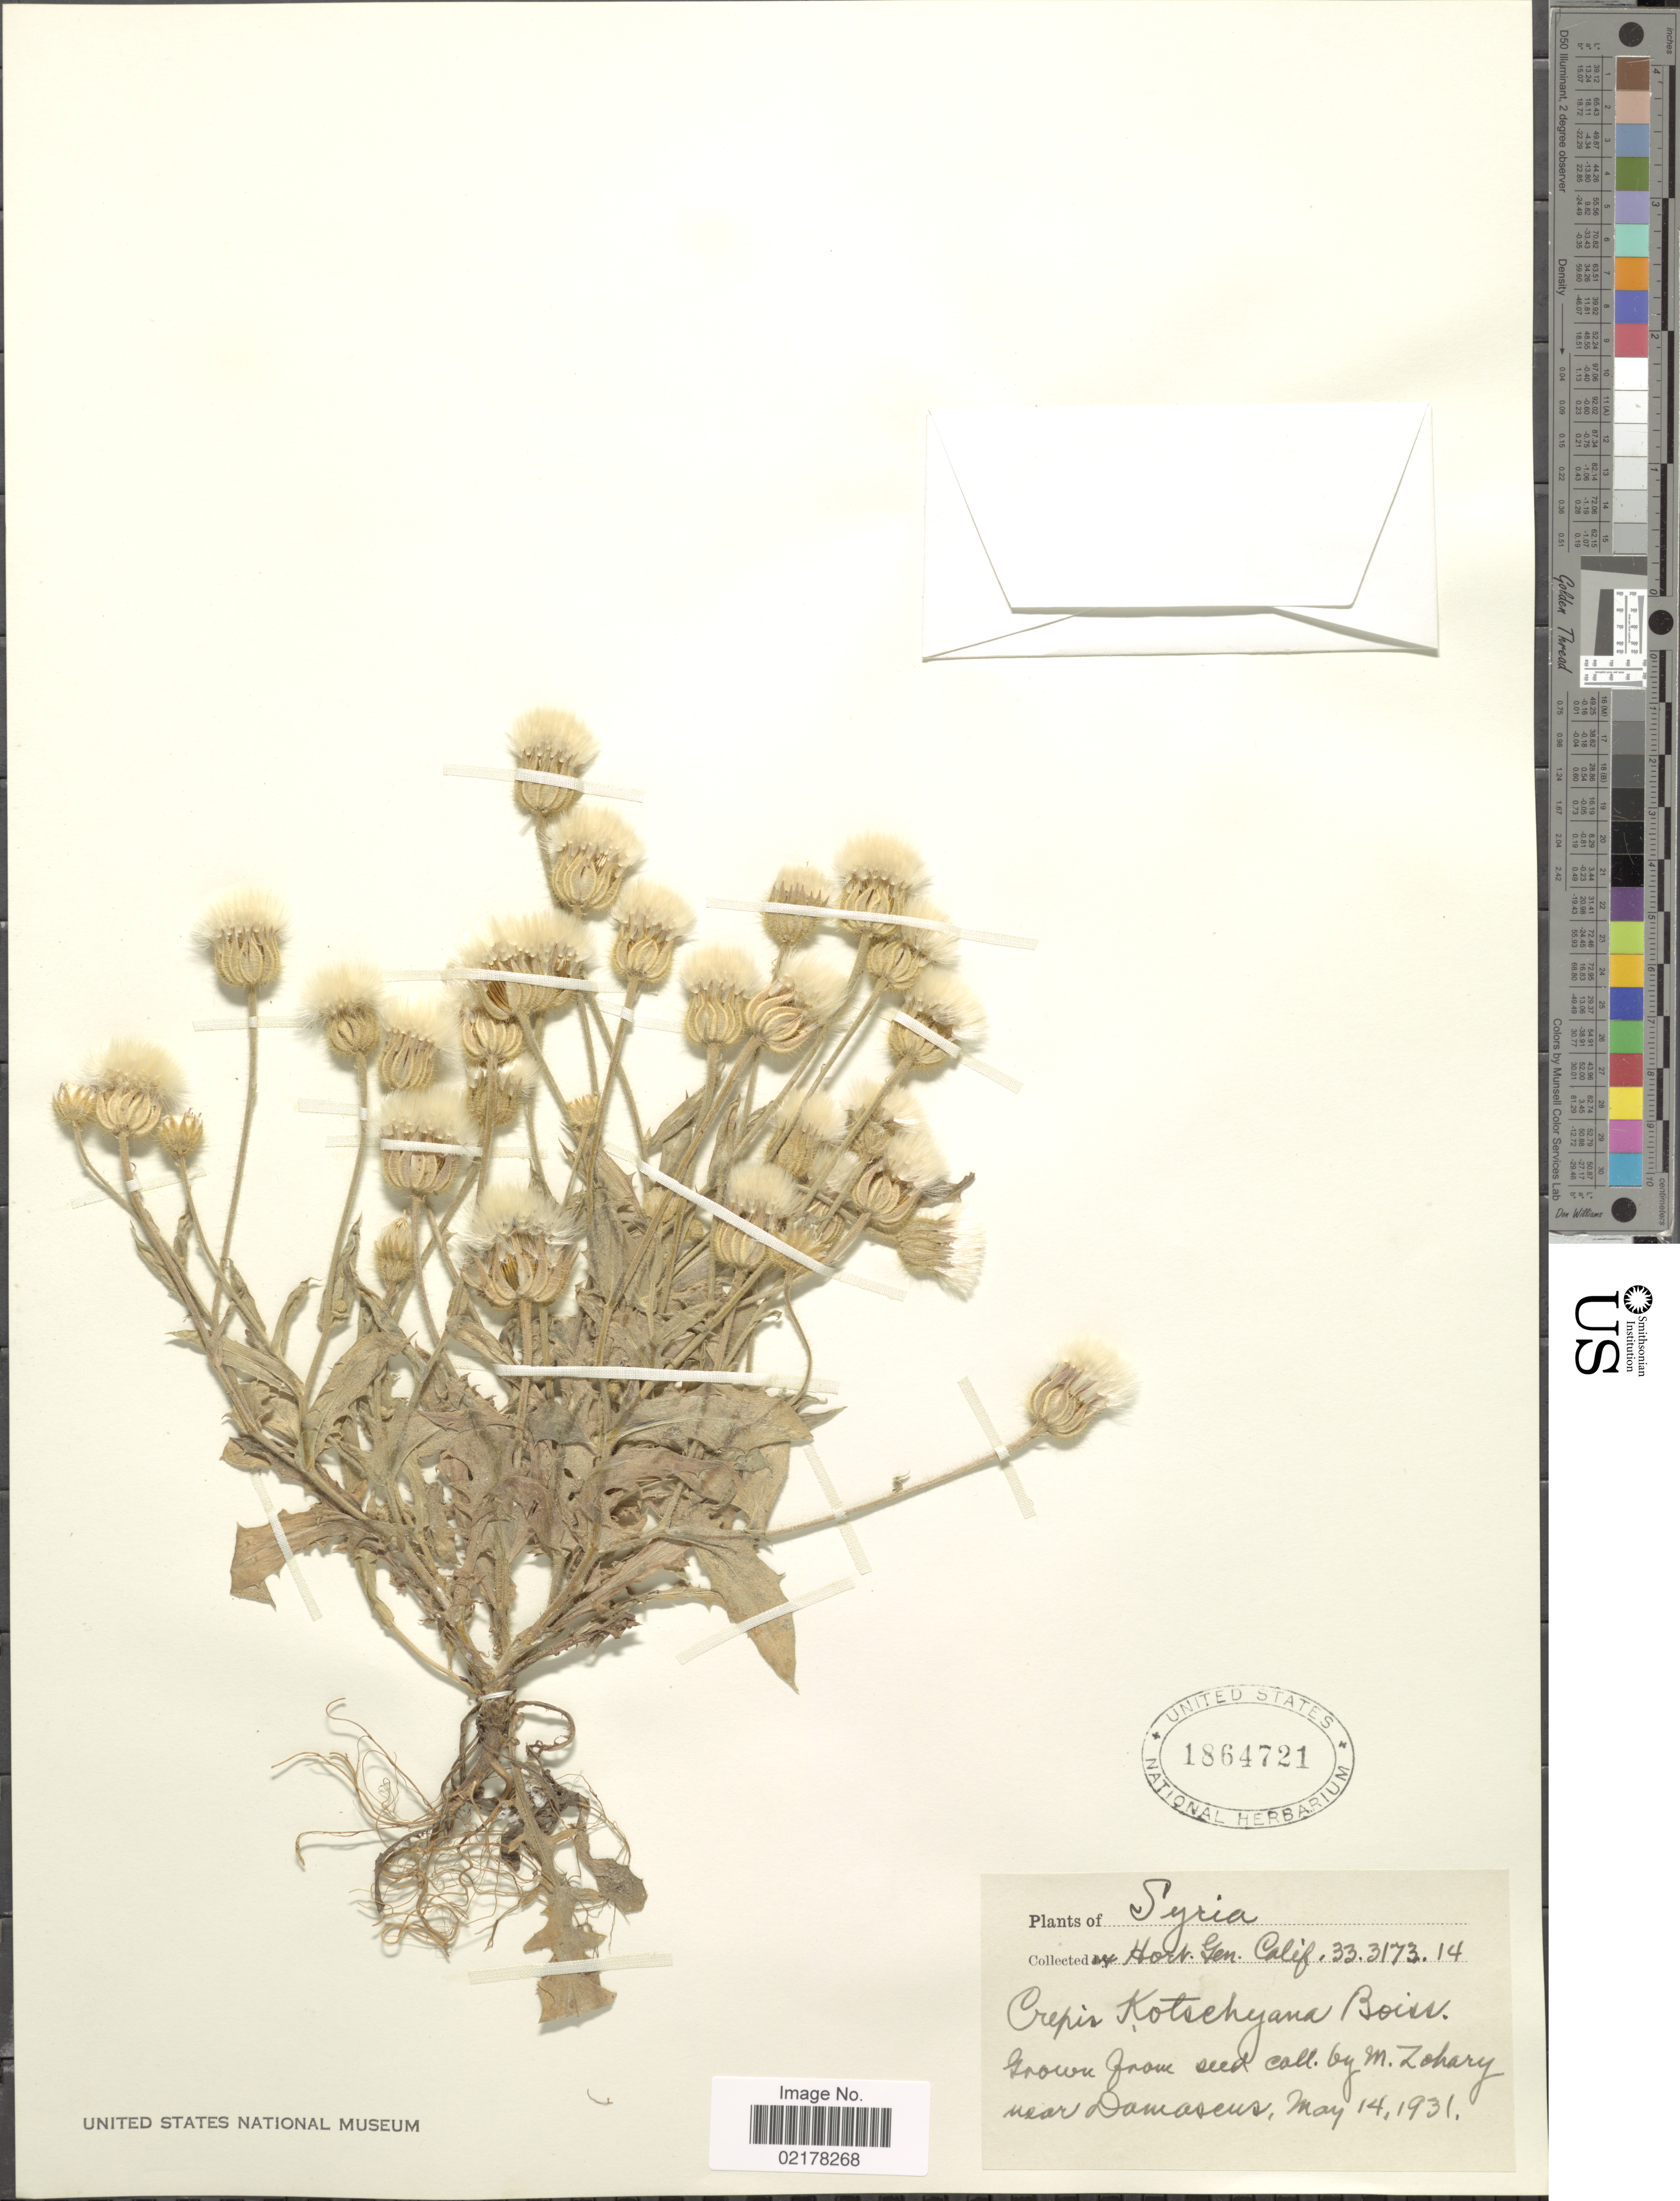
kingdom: Plantae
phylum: Tracheophyta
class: Magnoliopsida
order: Asterales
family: Asteraceae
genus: Crepis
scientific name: Crepis kotschyana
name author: (Boiss.) Boiss.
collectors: M. Zohary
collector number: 33.3173.14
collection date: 1931-05-14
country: Syria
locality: Damascus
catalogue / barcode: US 1864721